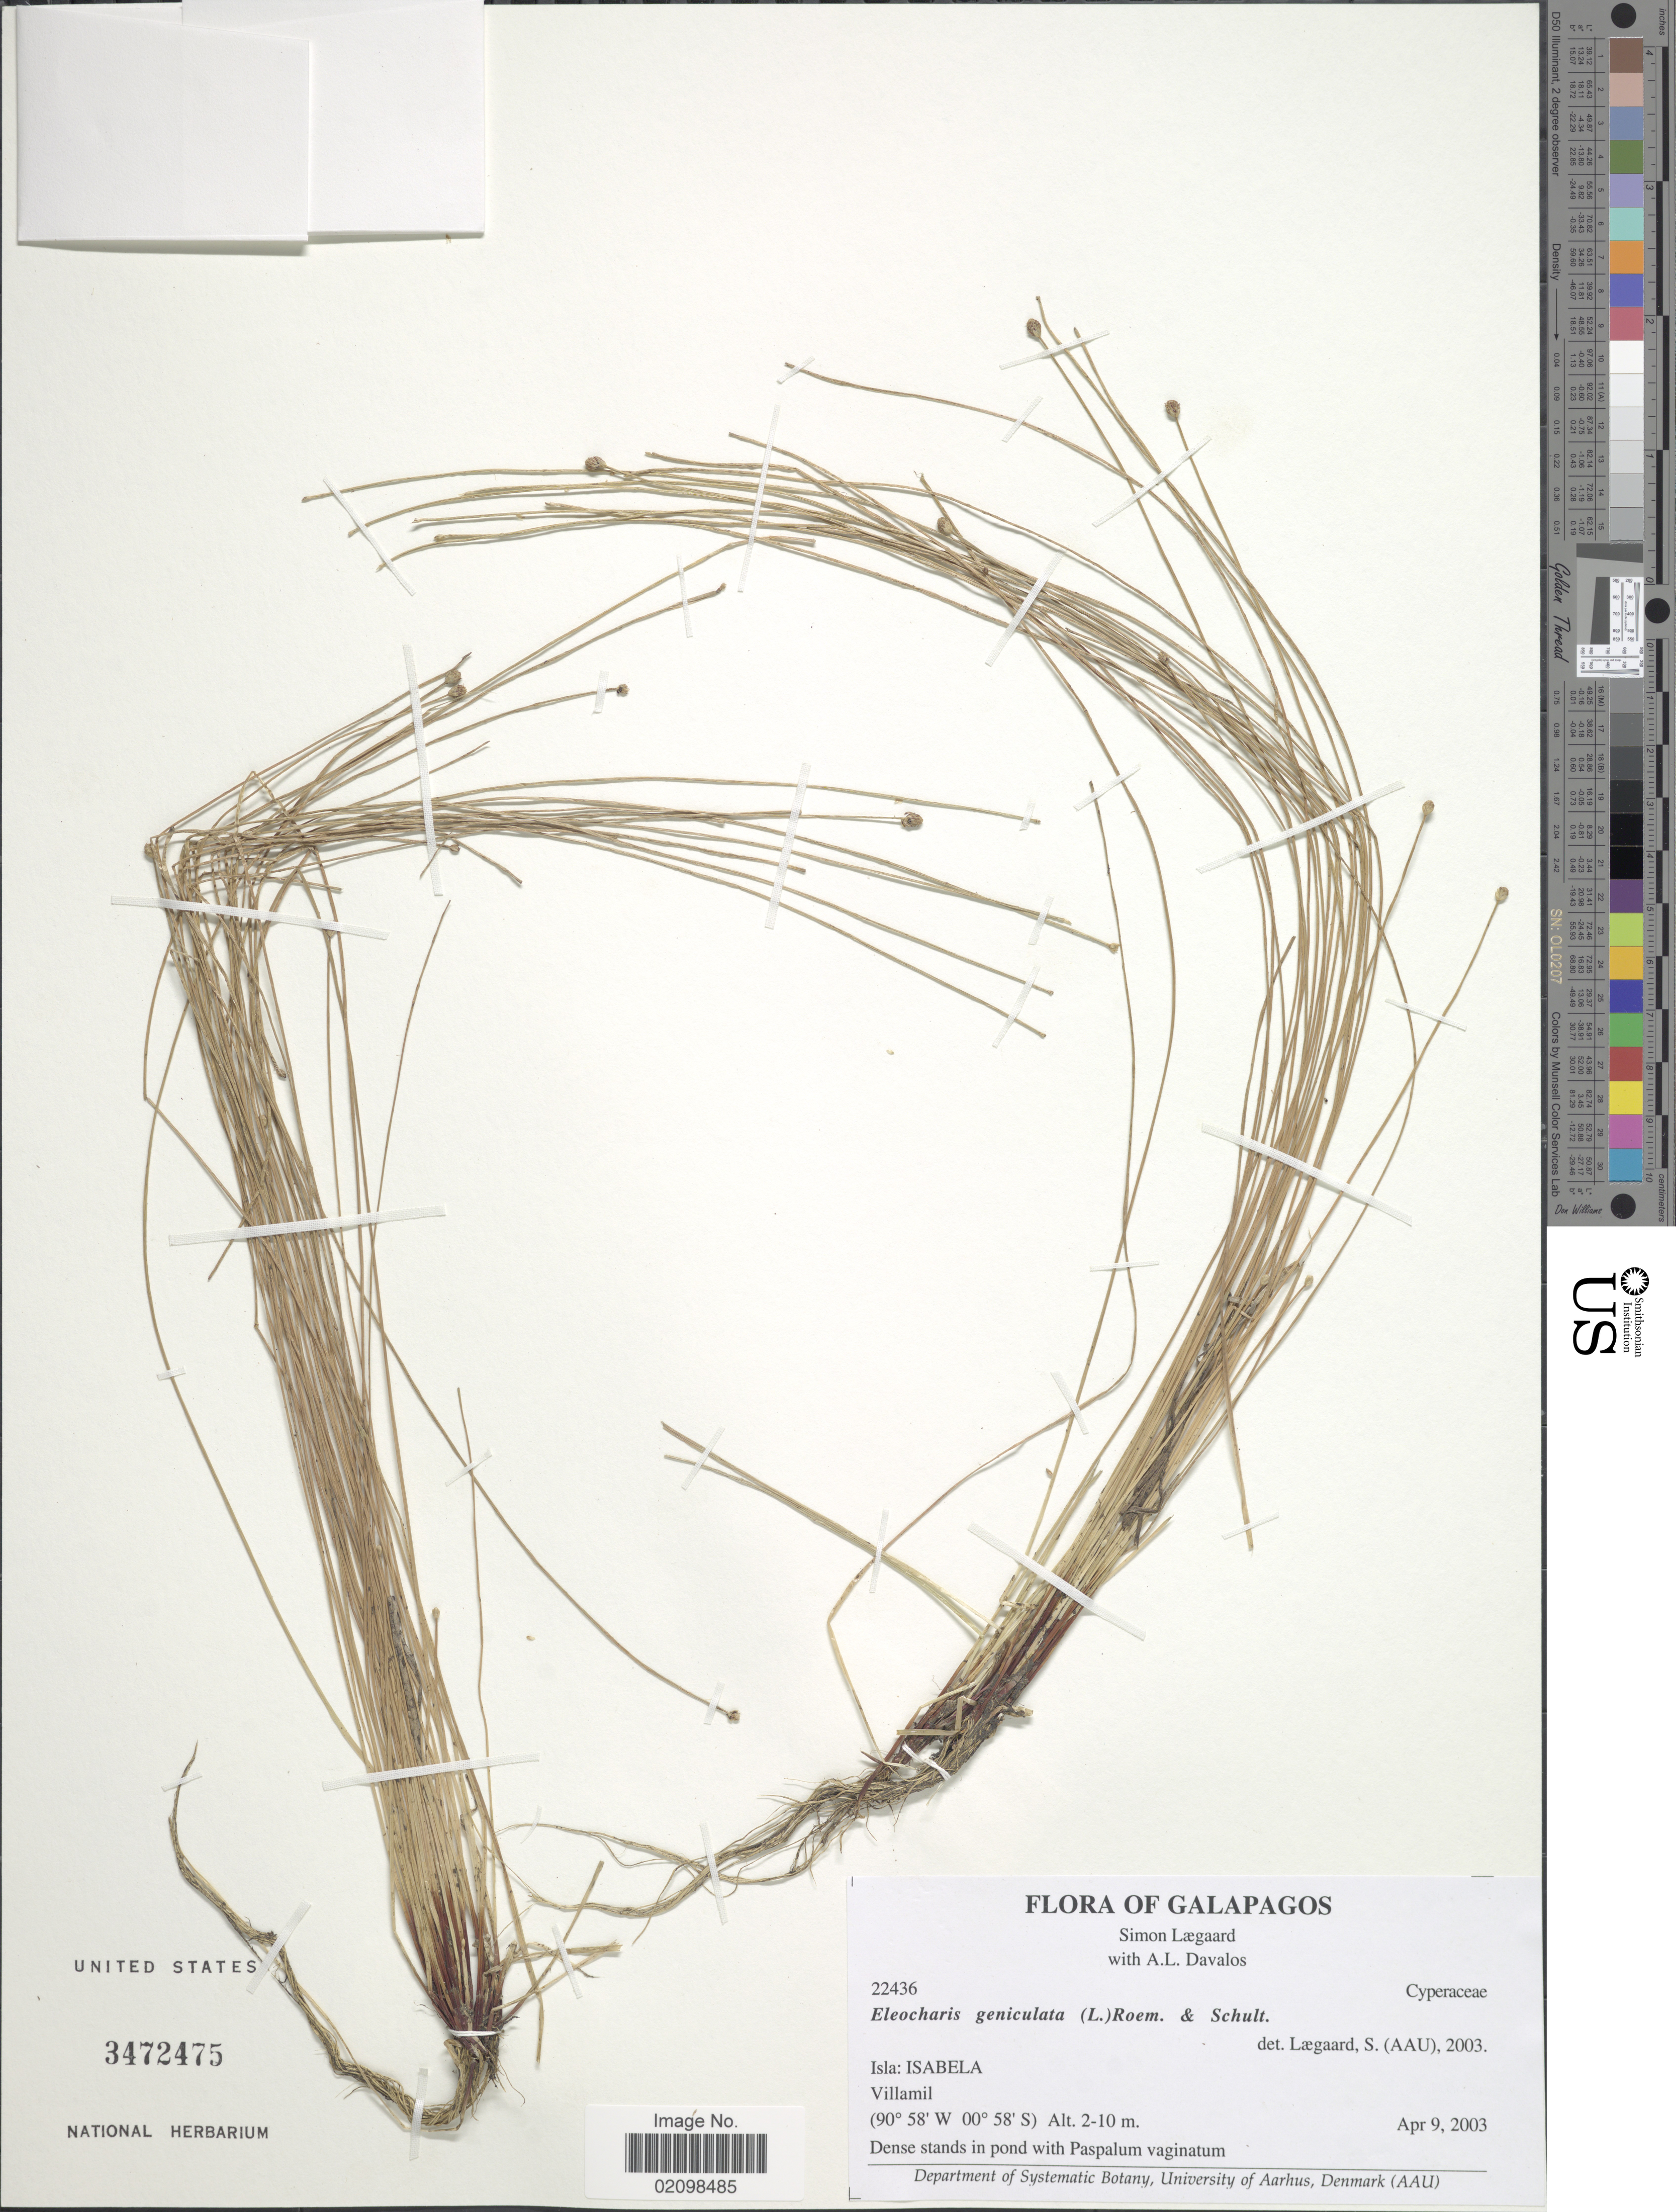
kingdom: Plantae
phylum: Tracheophyta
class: Liliopsida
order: Poales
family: Cyperaceae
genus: Eleocharis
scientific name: Eleocharis geniculata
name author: (L.) Roem. & Schult.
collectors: S. Lægaard & A. Davalos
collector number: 22436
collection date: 2003-04-09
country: Ecuador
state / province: Colón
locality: Galapagos. Isla: Isabela. Villamil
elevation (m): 2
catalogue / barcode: US 3472475